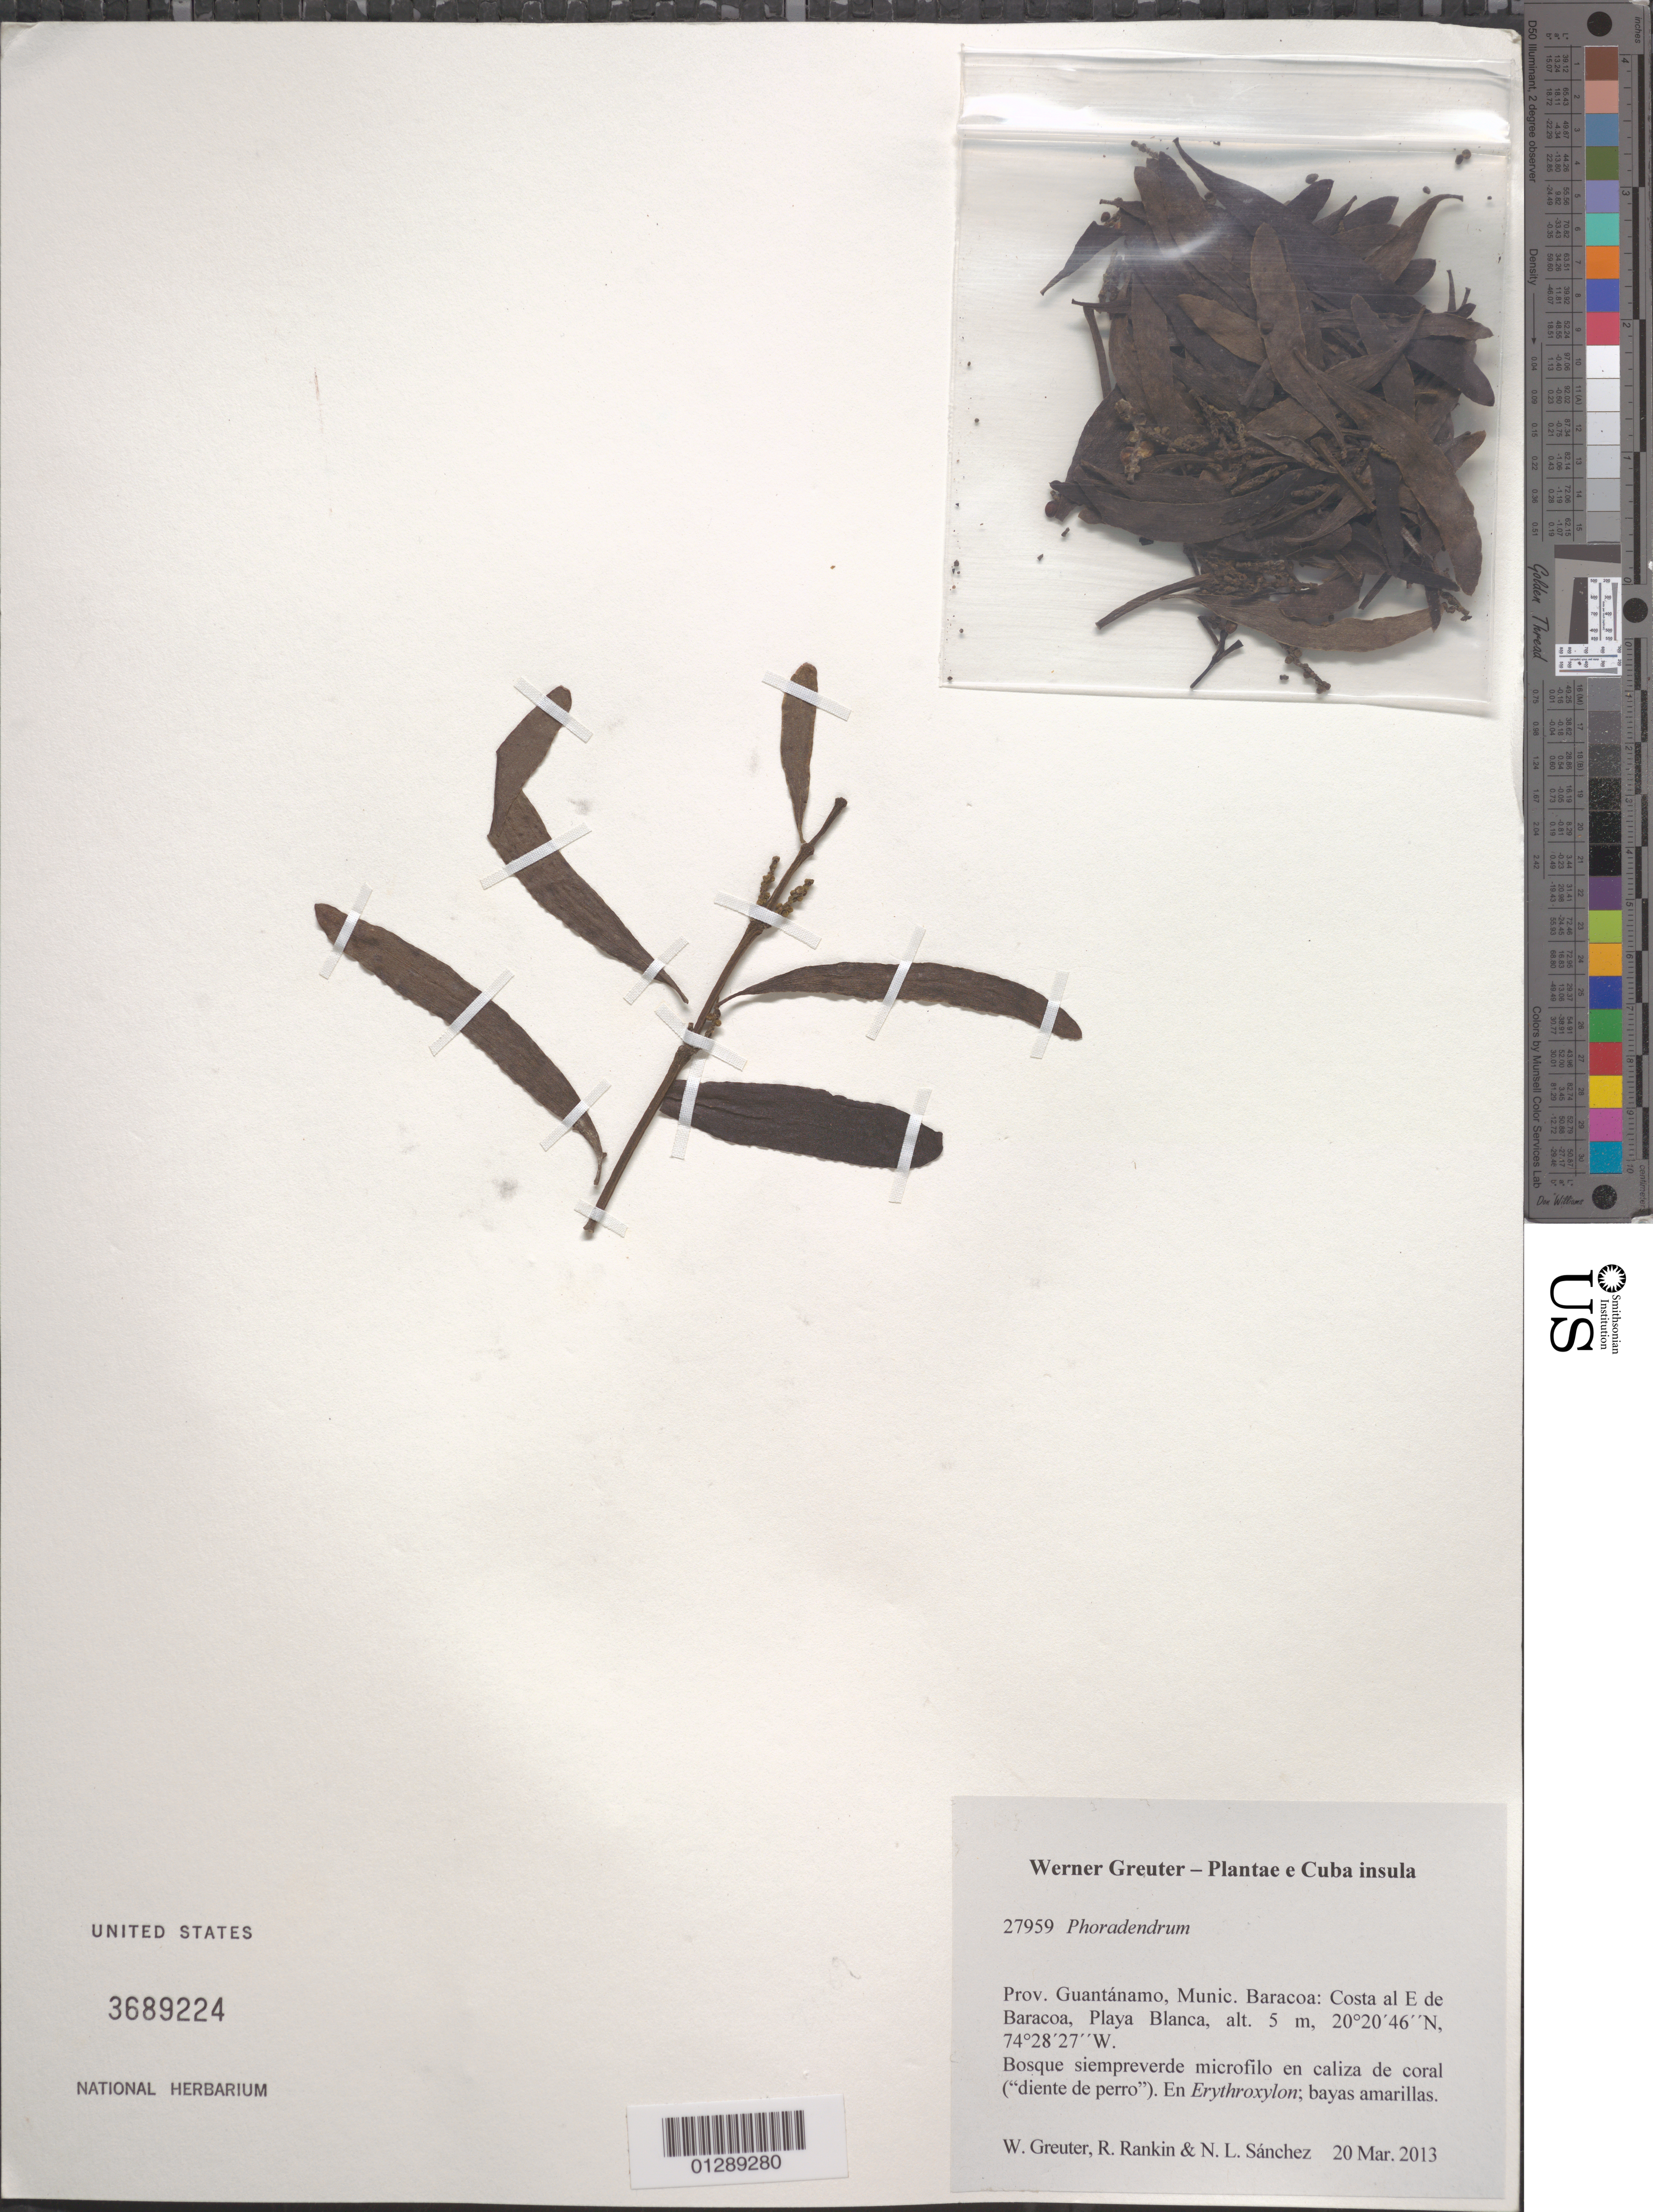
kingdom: Plantae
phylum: Tracheophyta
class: Magnoliopsida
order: Santalales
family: Viscaceae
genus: Phoradendron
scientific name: Phoradendron quadrangulare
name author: (Kunth) Griseb.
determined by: Caraballo-Ortiz, Marcos A., (MISS), University of Mississippi (UNITED STATES)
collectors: W. R. Greuter, R. Rankin Rodriguez & N. Sanchez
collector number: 27959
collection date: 2013-03-20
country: Cuba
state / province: Guantanamo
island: Cuba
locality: Munic. Baracoa: Costa al E de Baracoa, Playa Blanca.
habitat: Bosque siempreverde microfilo en caliza se coral ("diente de perro").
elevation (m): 5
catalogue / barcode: US 3689224